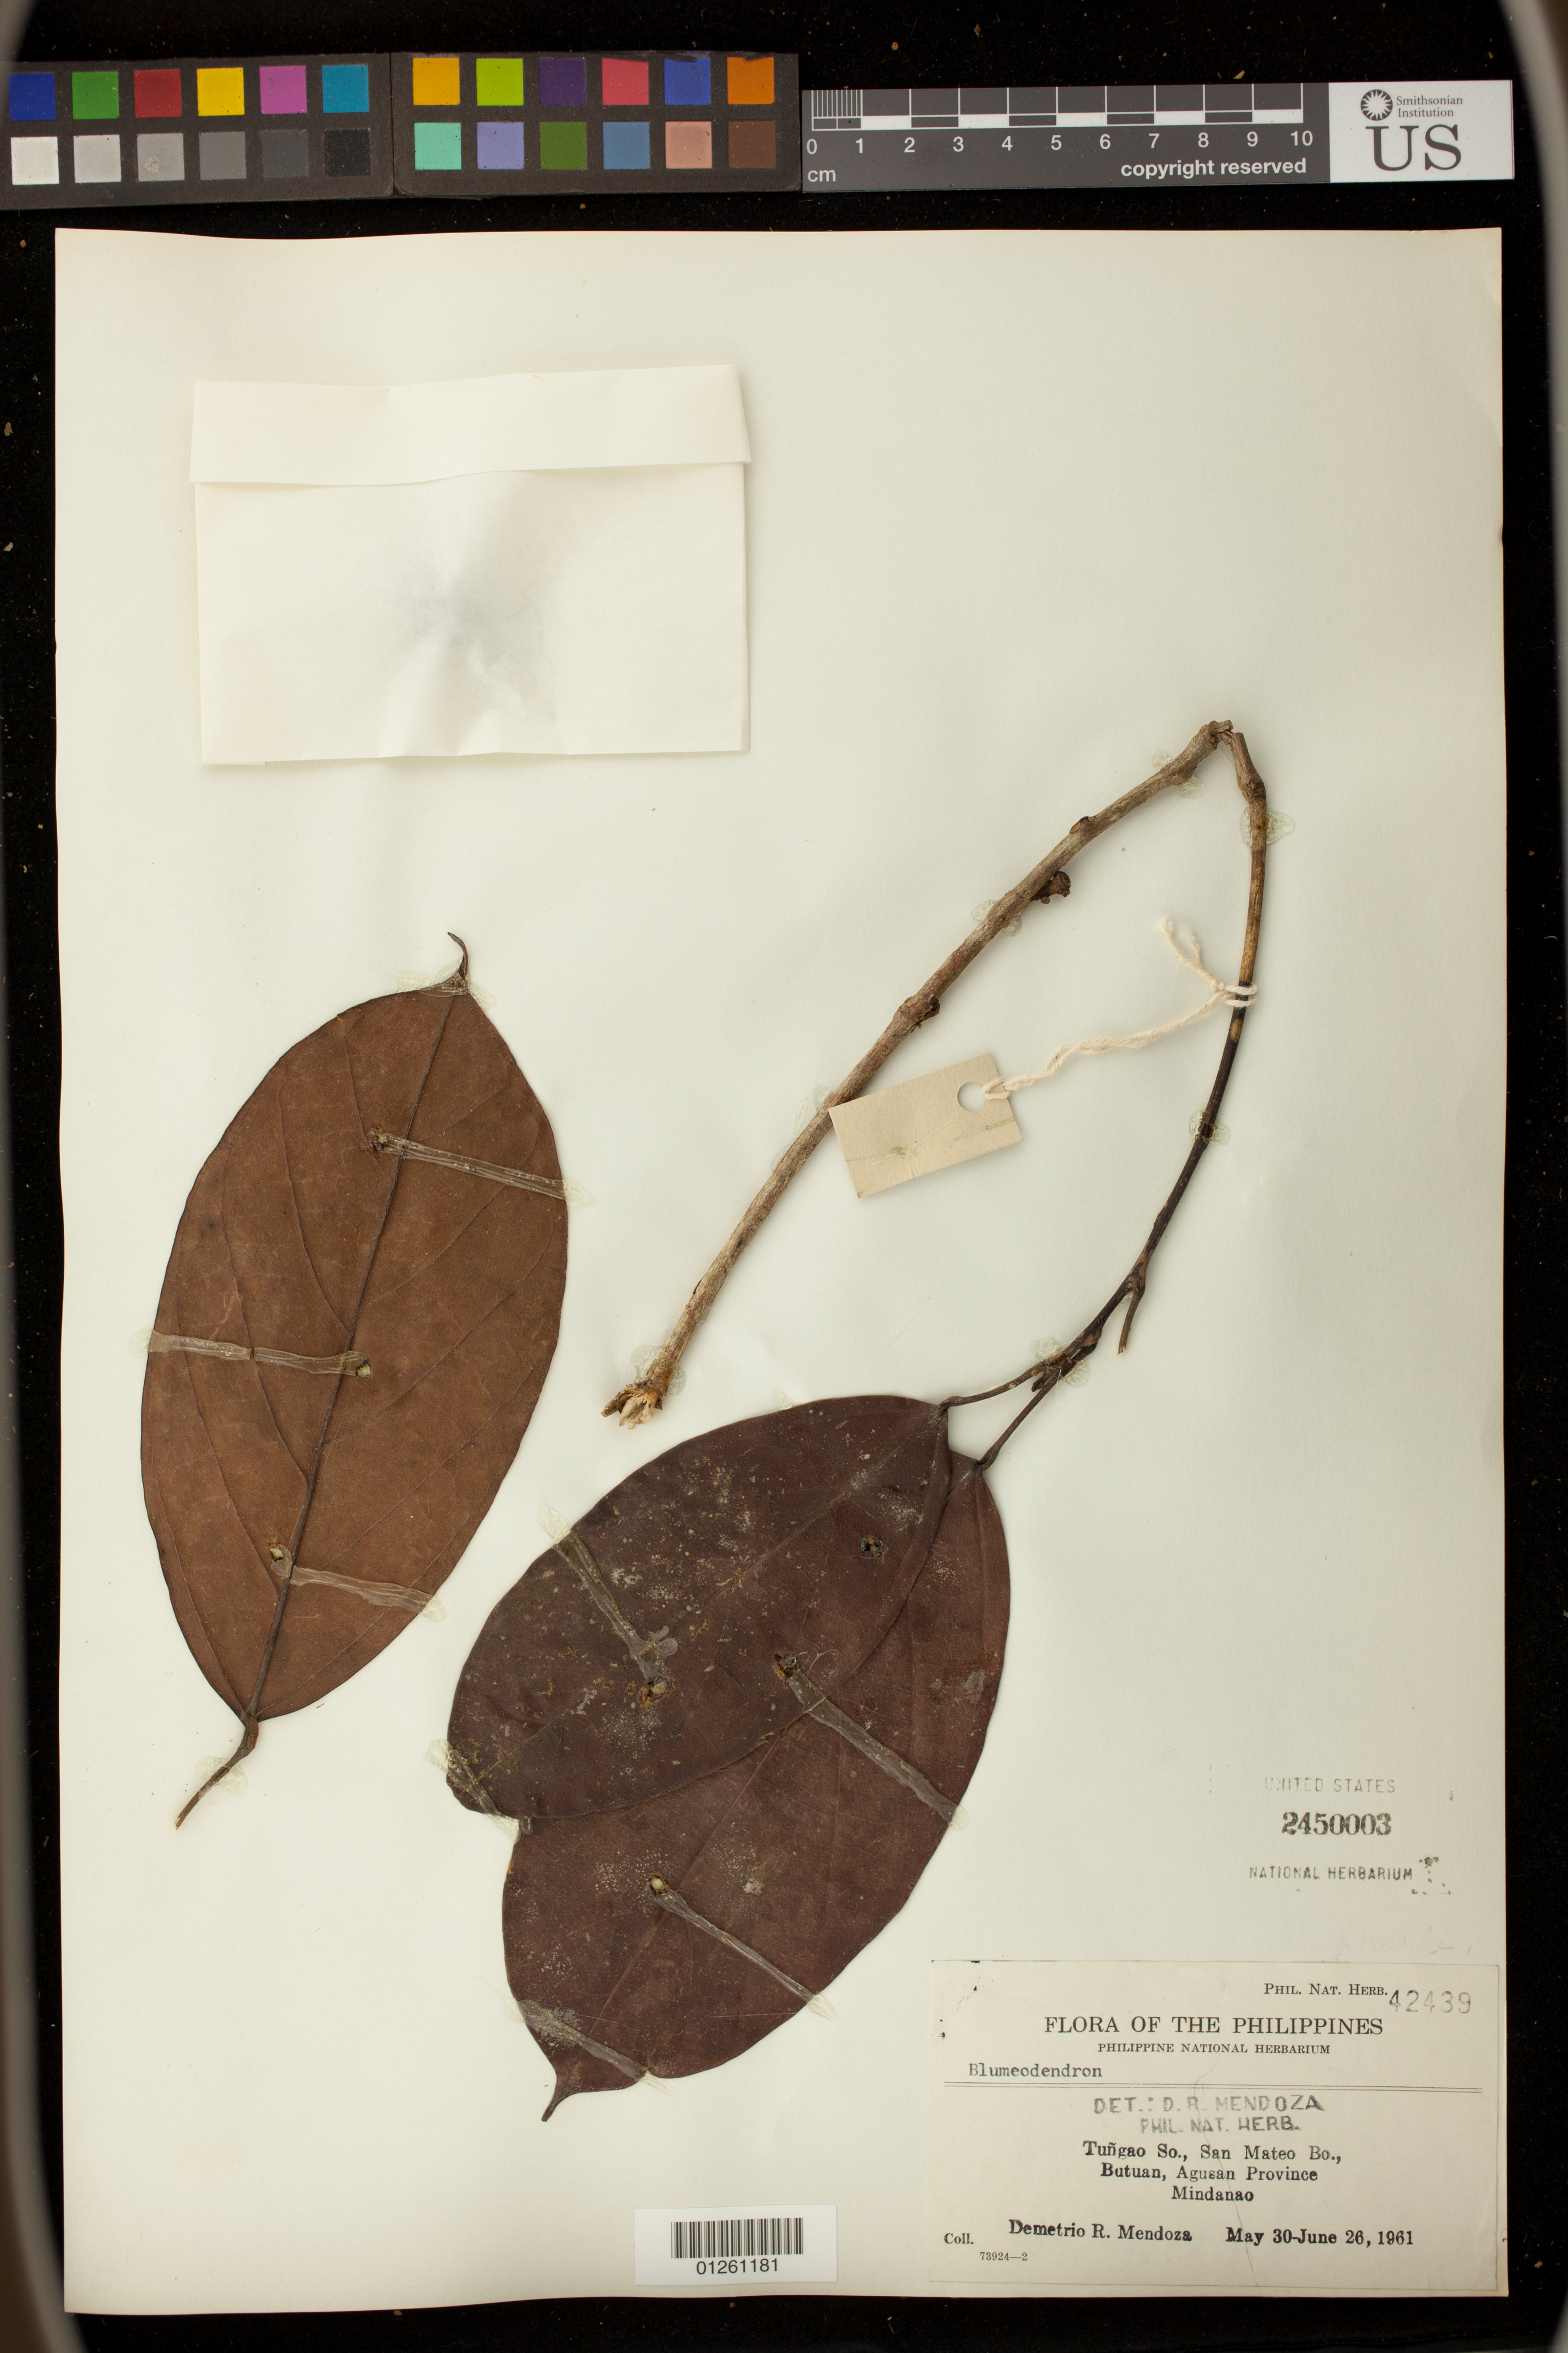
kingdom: Plantae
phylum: Tracheophyta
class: Magnoliopsida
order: Malpighiales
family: Euphorbiaceae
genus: Blumeodendron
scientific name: Blumeodendron sp.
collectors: D. Mendoza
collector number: Phil. Nat. Herb. 42439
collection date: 1961-05-30/1961-06-26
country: Philippines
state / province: Caraga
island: Mindanao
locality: Tungao So., San Mateo Bo., Butuan, Agusan Province, Mindanao.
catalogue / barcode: US 2540003